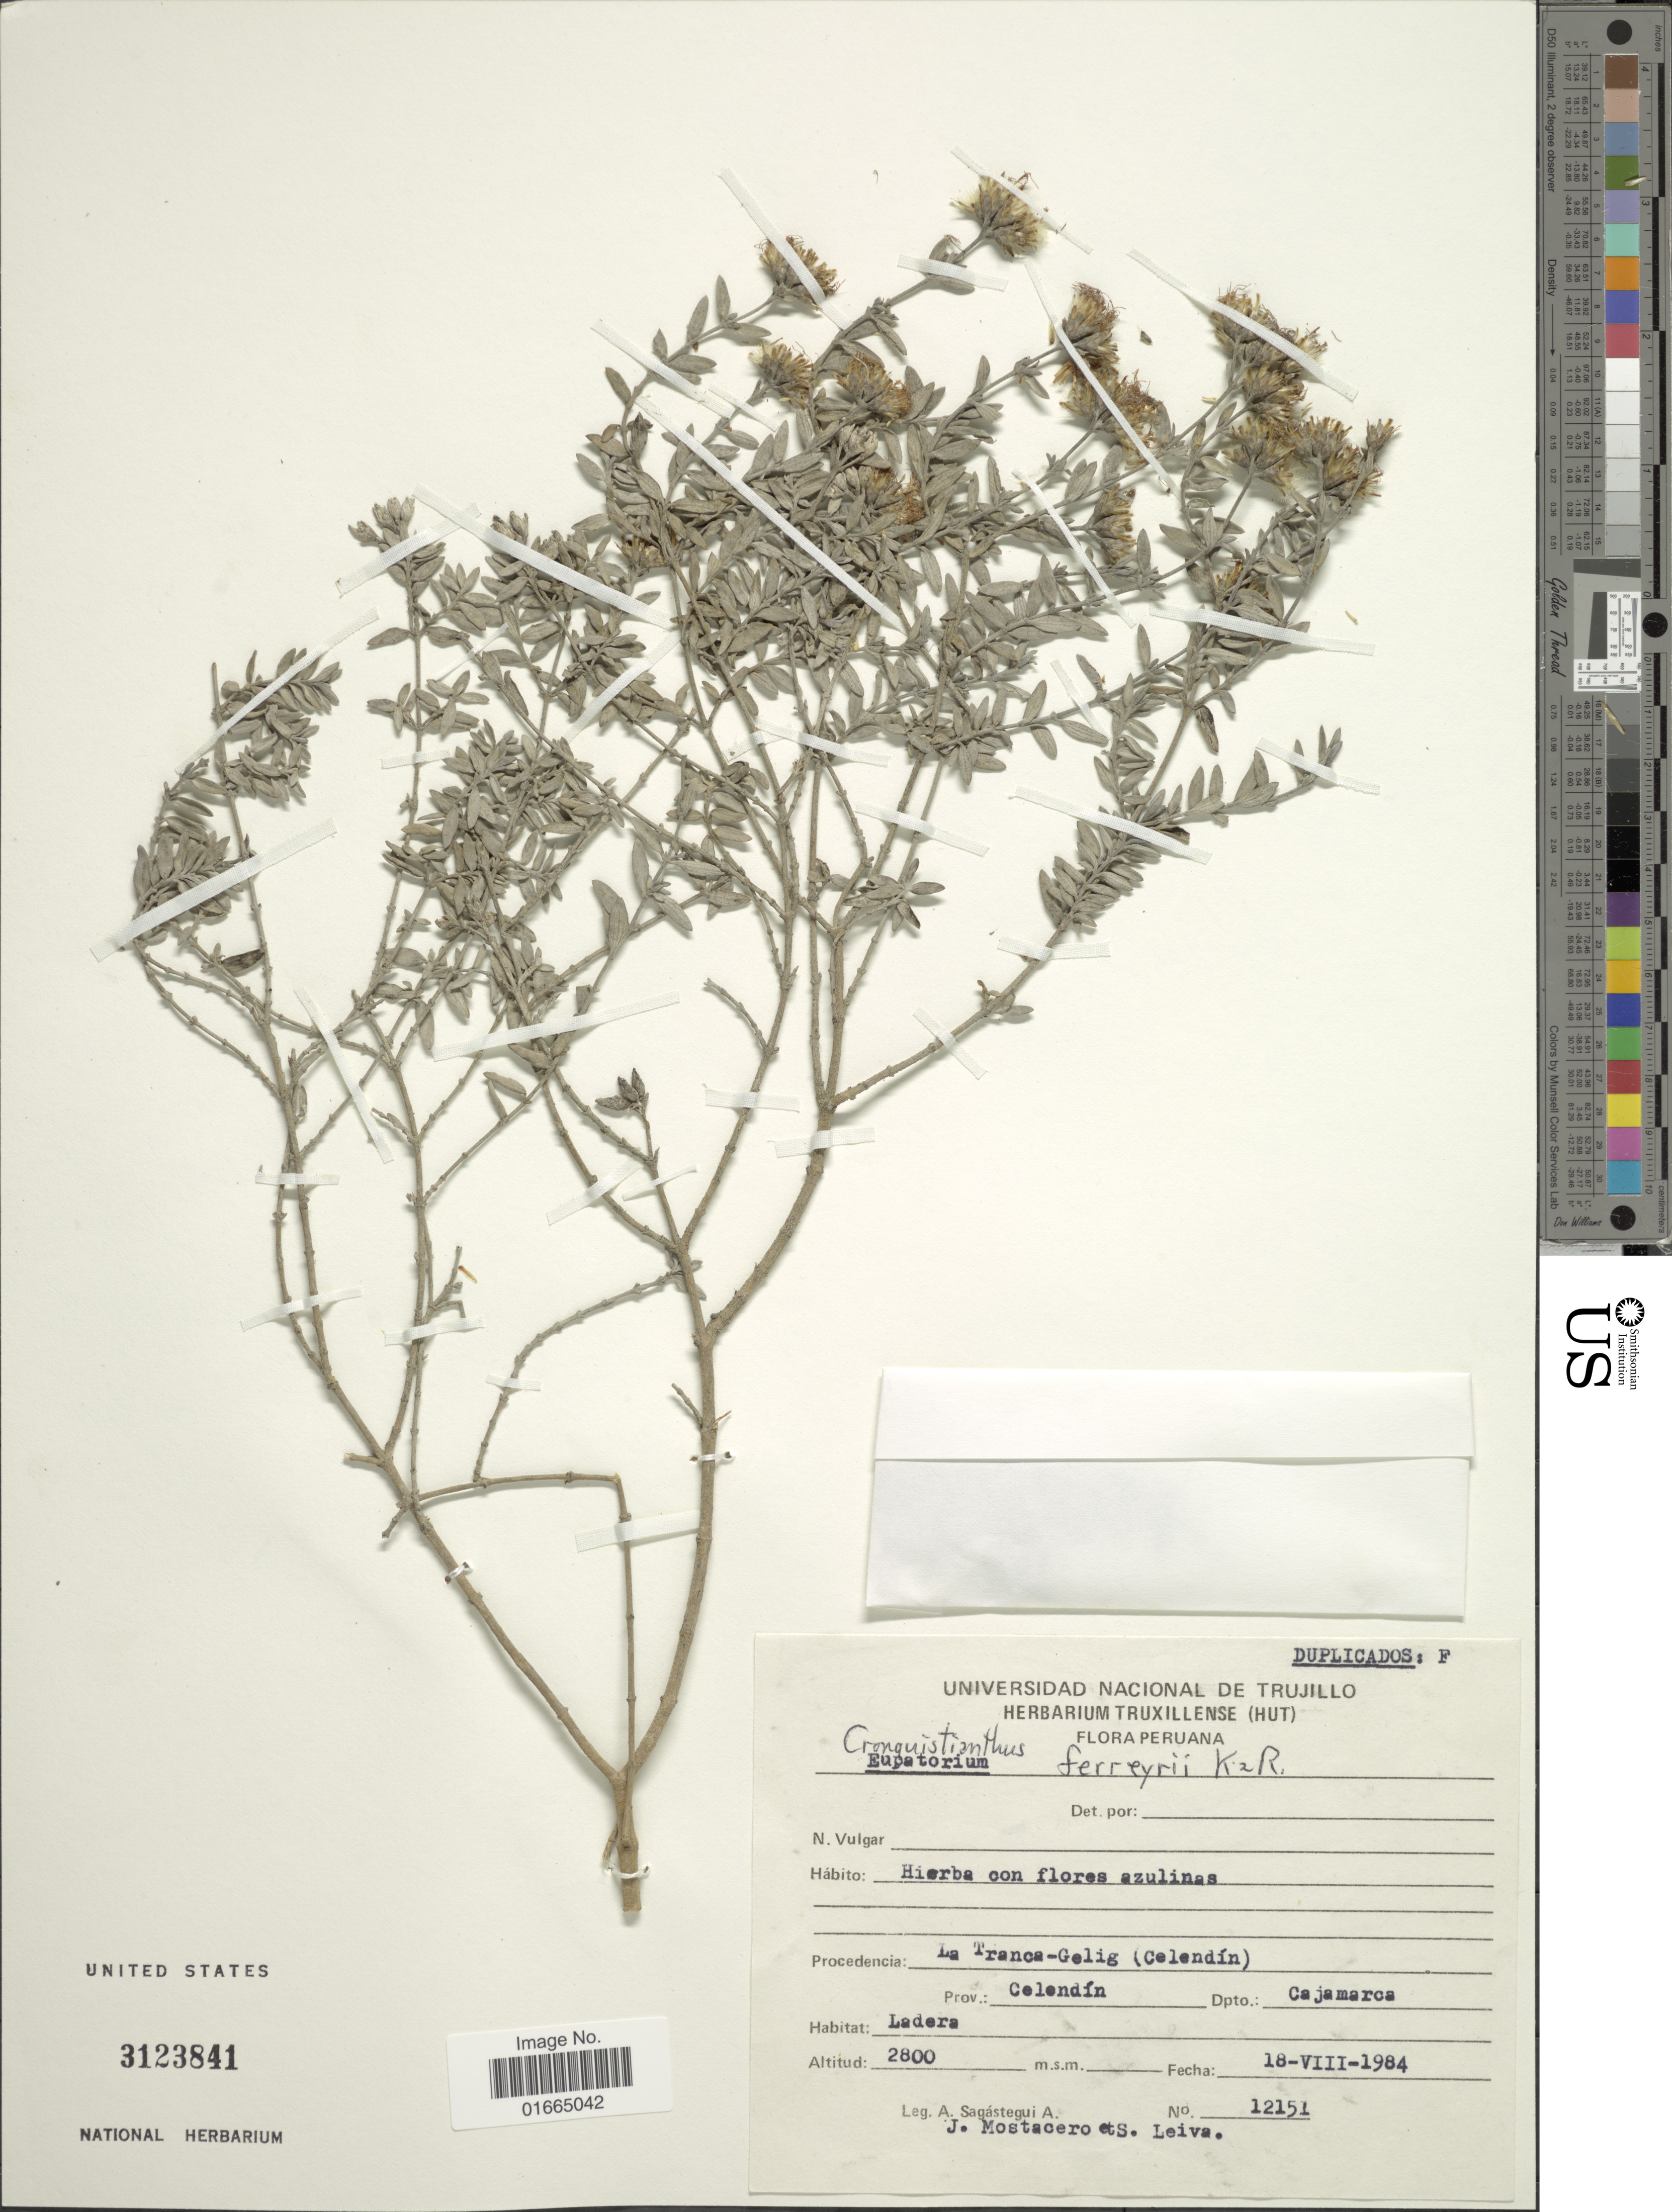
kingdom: Plantae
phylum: Tracheophyta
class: Magnoliopsida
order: Asterales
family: Asteraceae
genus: Cronquistianthus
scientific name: Cronquistianthus glomeratus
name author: (DC.) R.M. King & H. Rob.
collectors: A. Sagástegui A., J. Mostacero & S. Leiva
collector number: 12151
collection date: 1984-08-18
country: Peru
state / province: Cajamarca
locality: La Tranca - Gelig (Celendín). Prov.: Celendín. Dpto.: Cajamarca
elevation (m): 2800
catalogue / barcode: US 3123841